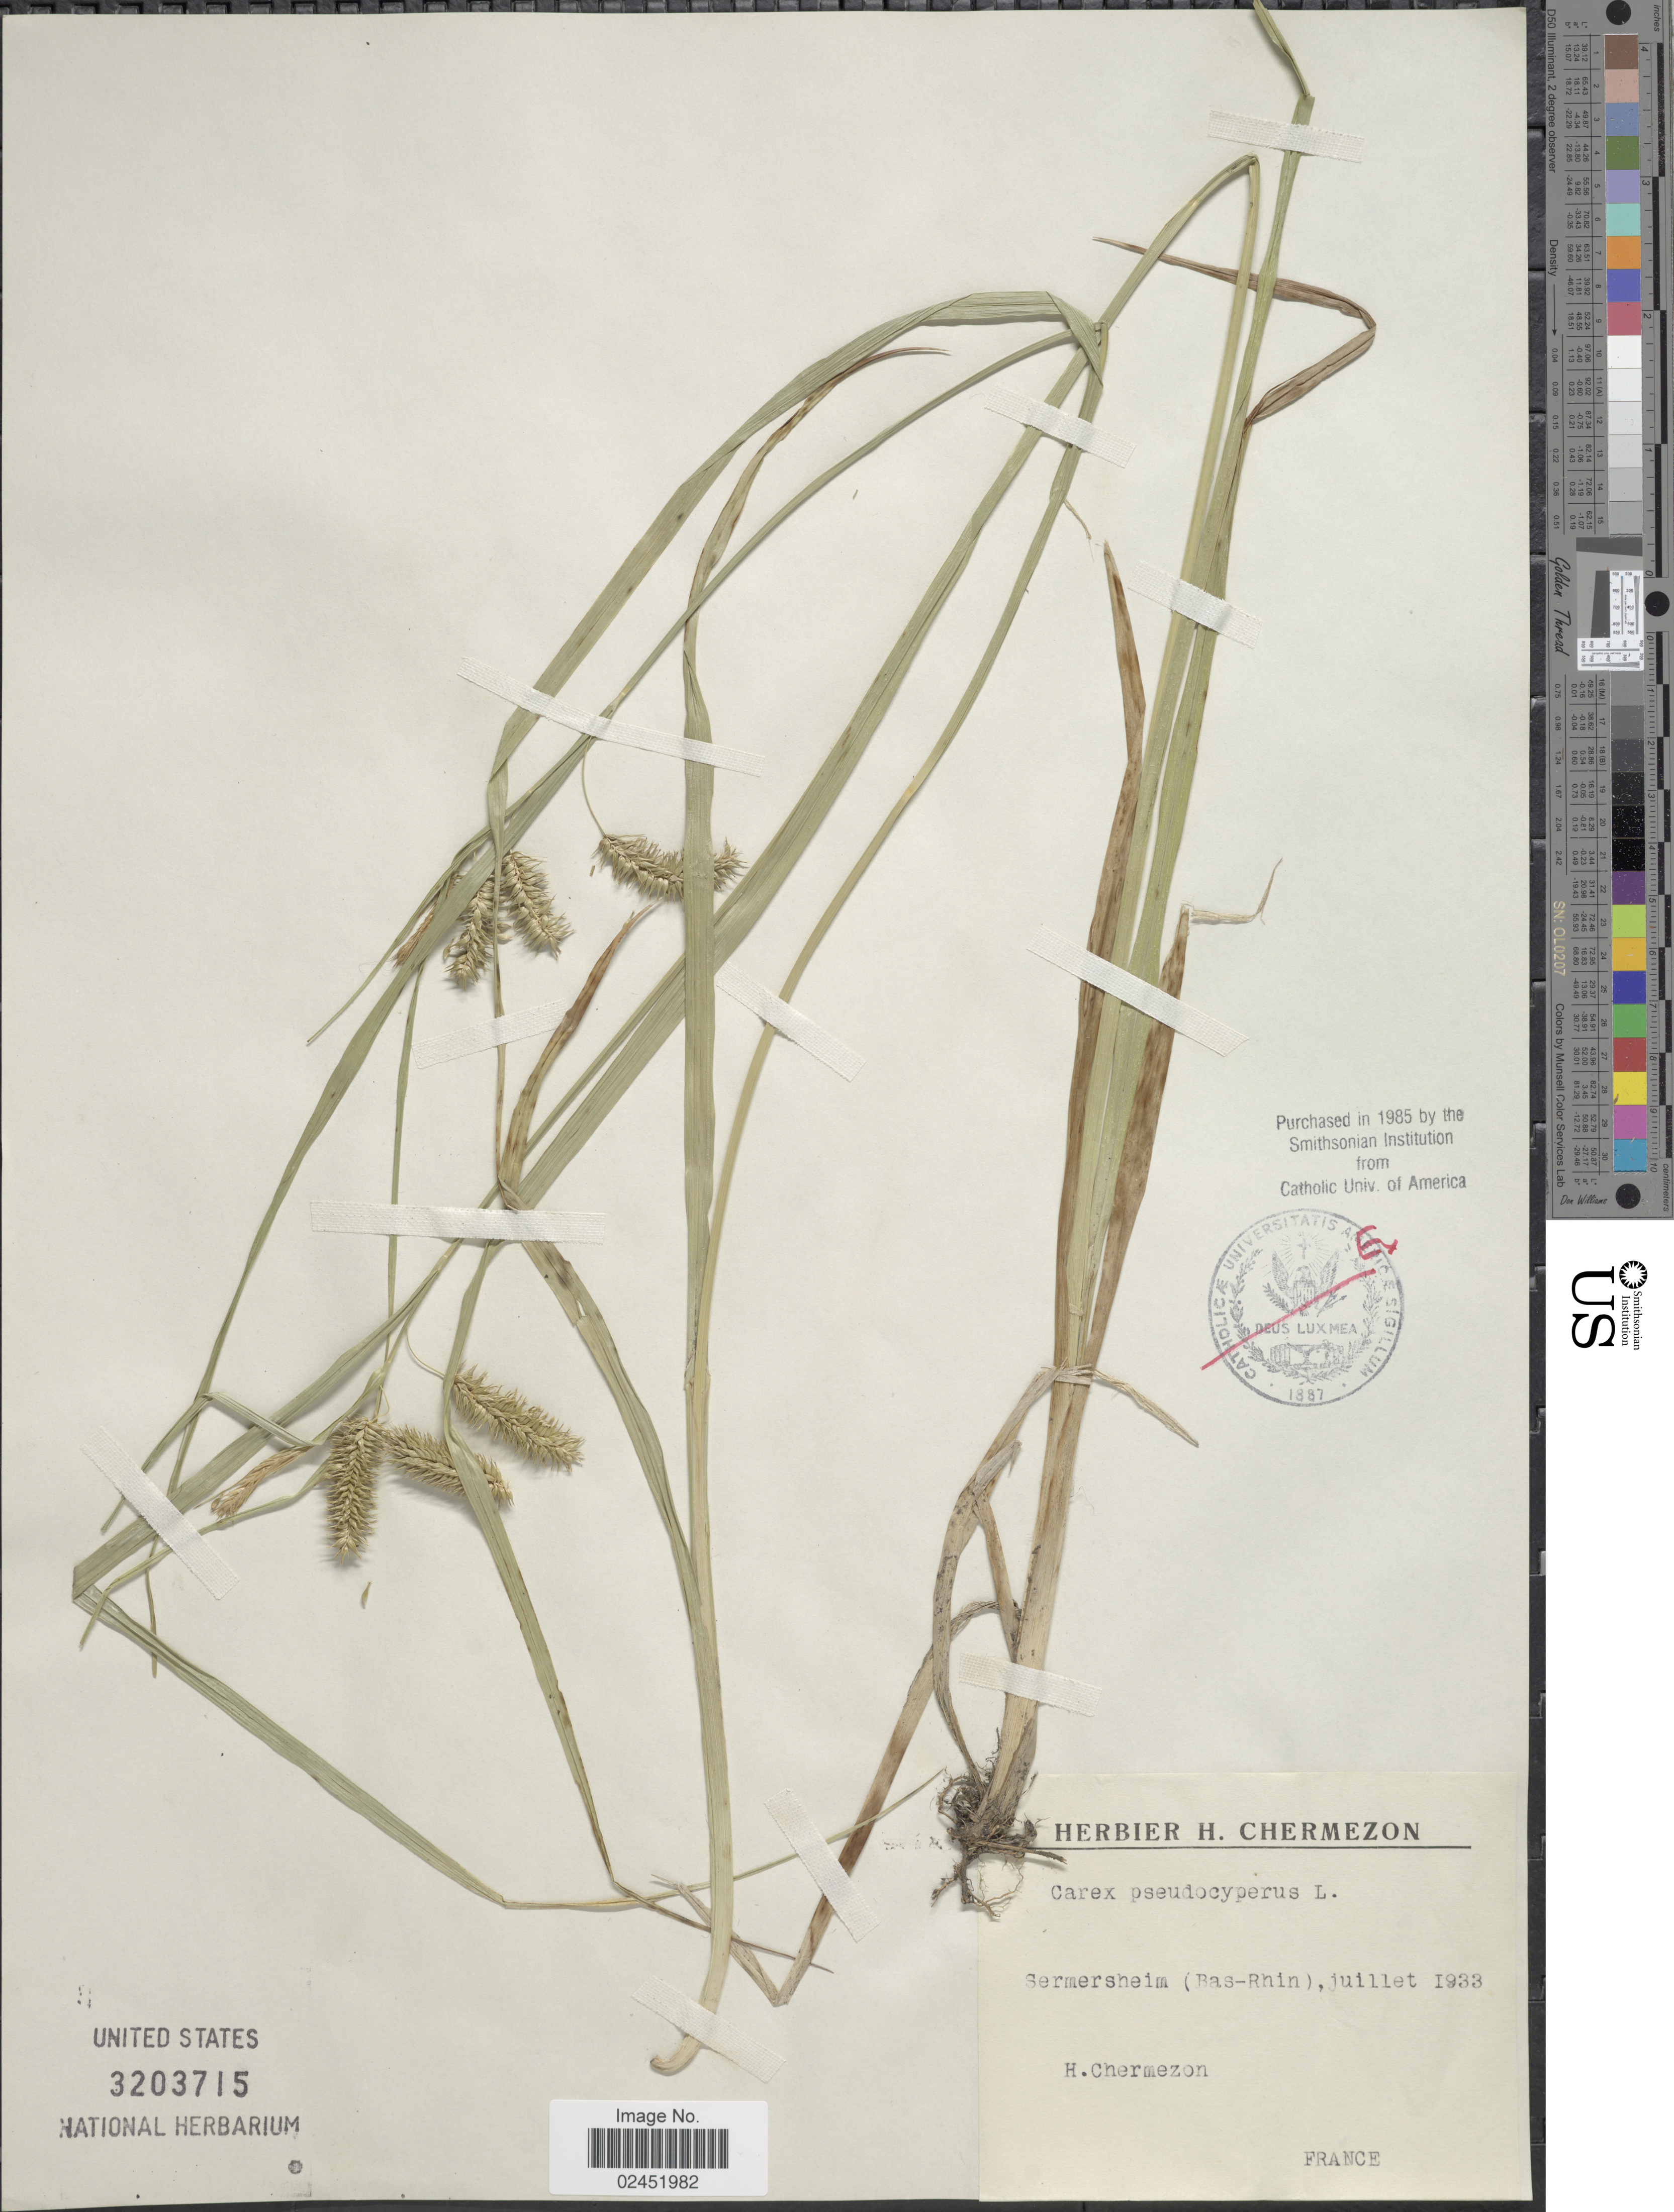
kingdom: Plantae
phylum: Tracheophyta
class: Liliopsida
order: Poales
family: Cyperaceae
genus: Carex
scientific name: Carex pseudocyperus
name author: L.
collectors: H. Chermezon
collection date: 1933-07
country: France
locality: Sermersheim (Bas-Rhin)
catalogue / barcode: US 3203715